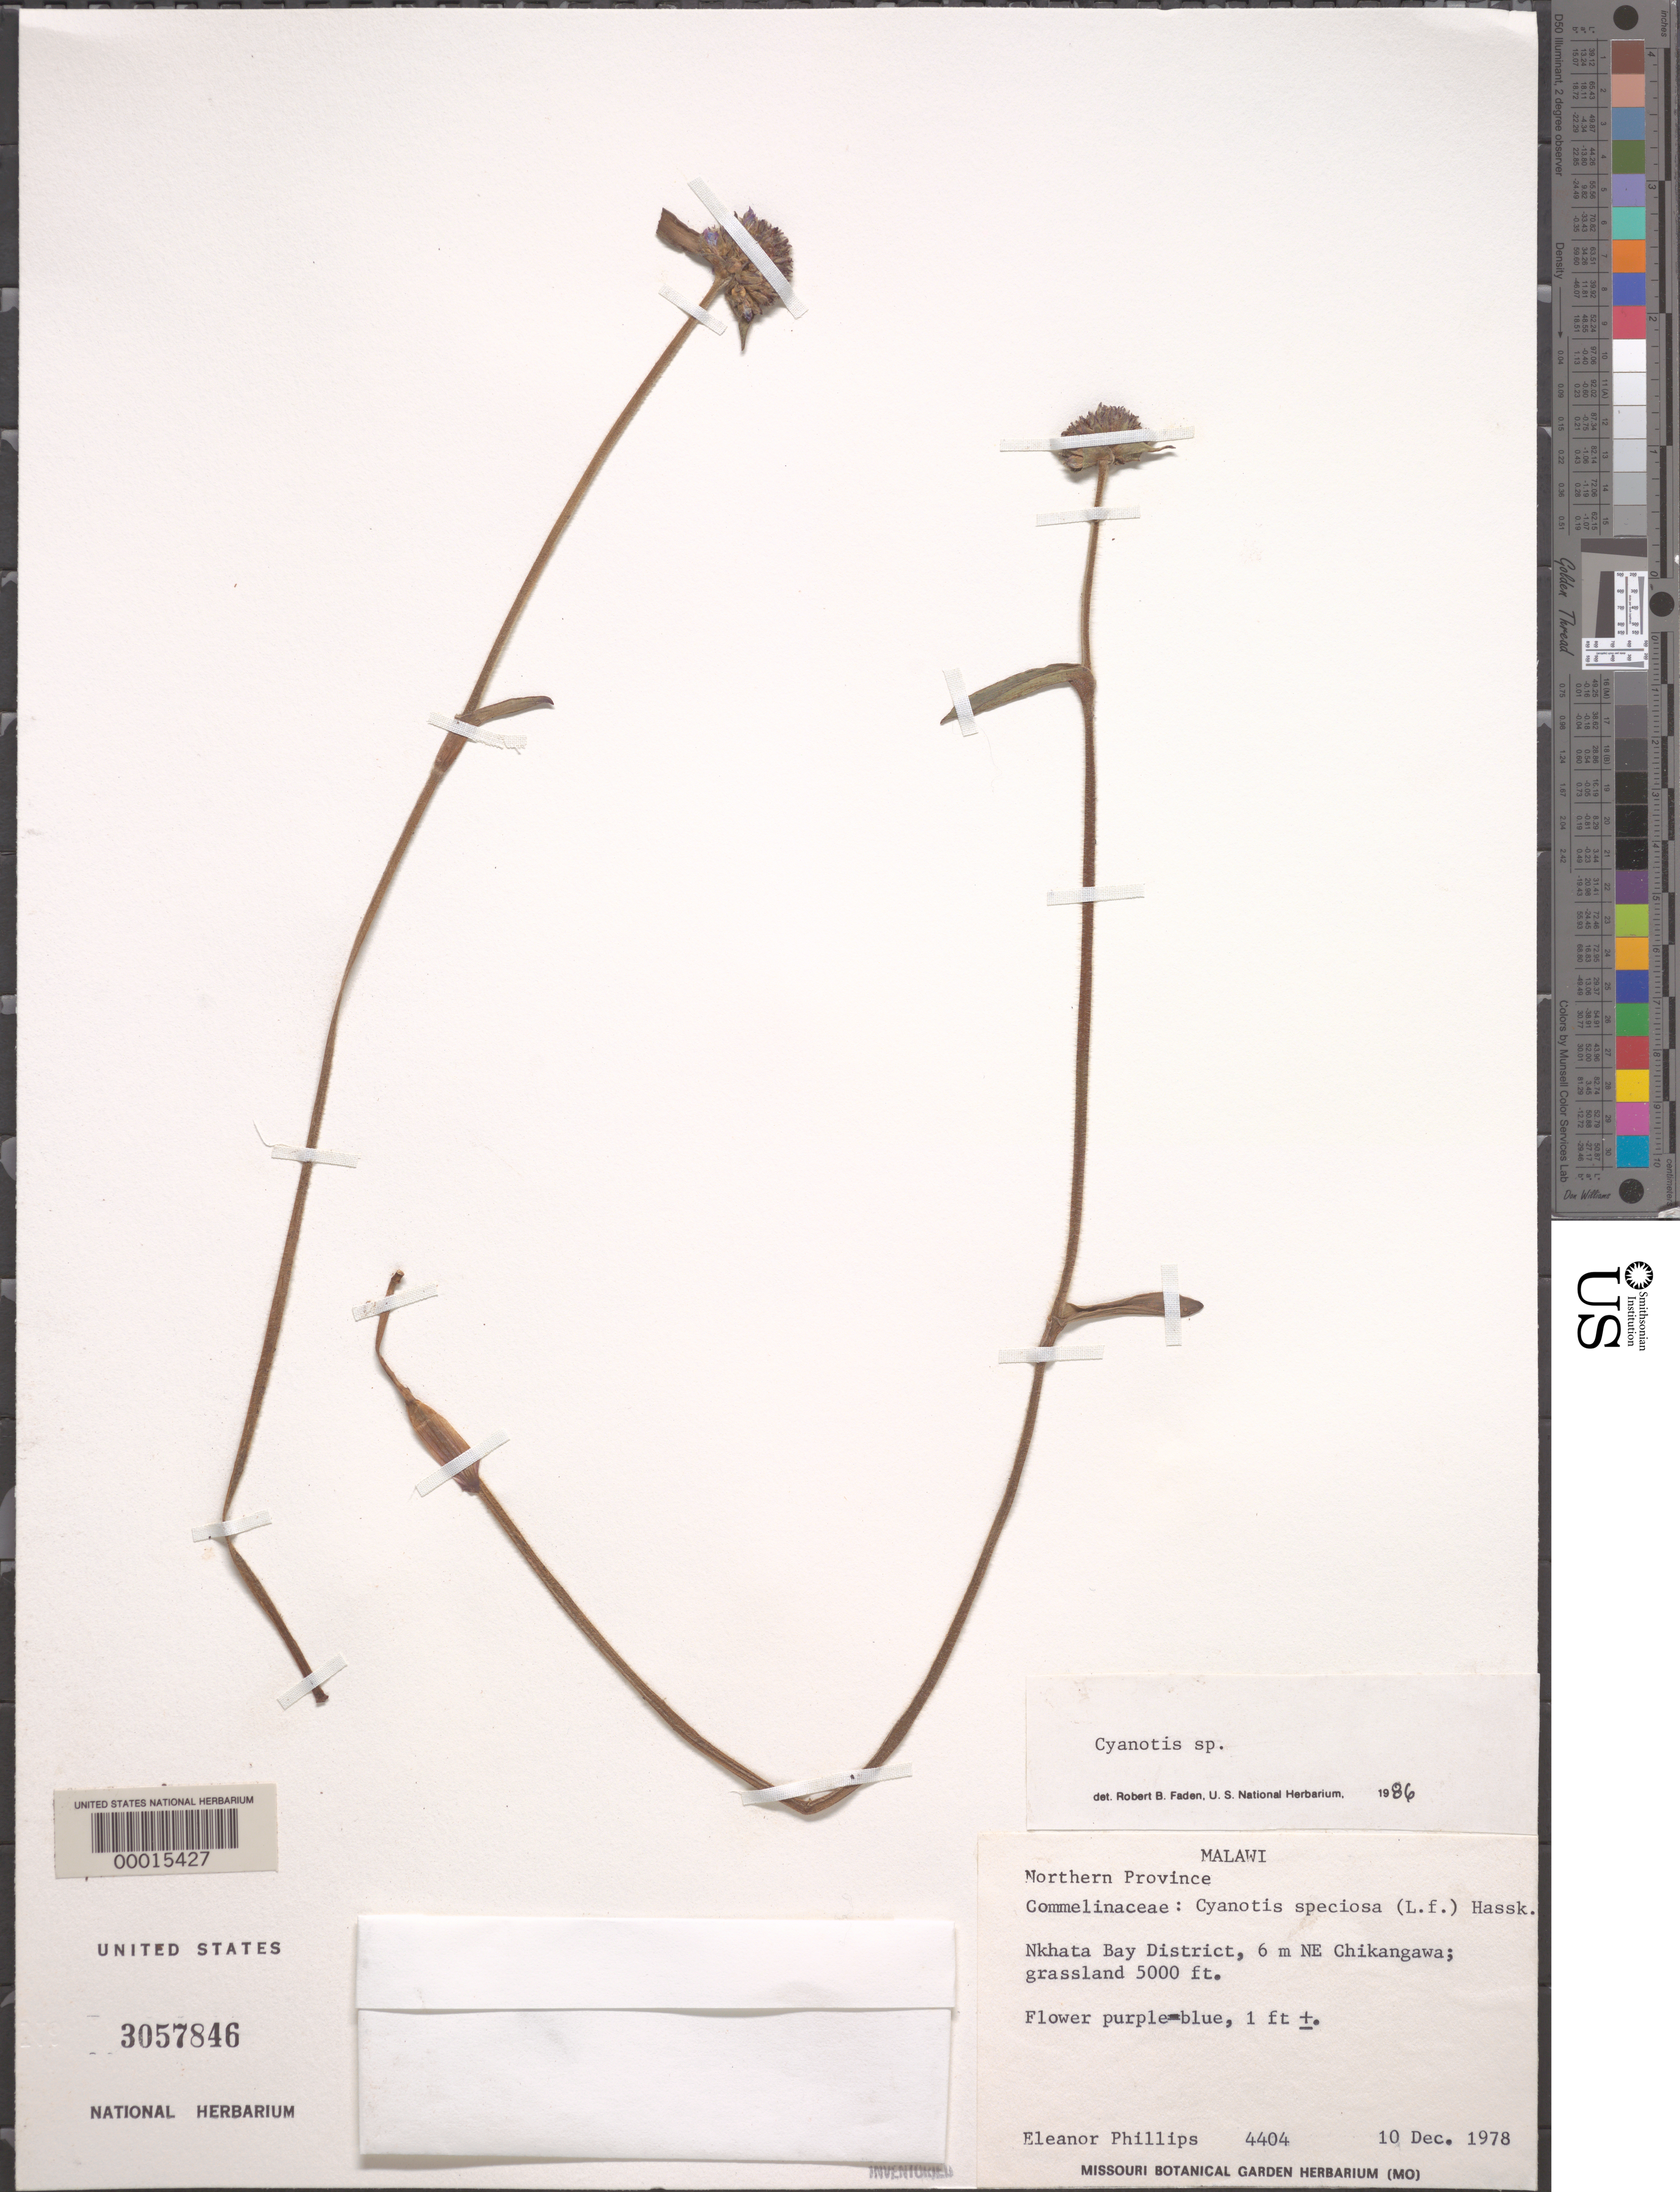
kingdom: Plantae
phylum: Tracheophyta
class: Liliopsida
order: Commelinales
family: Commelinaceae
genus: Cyanotis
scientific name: Cyanotis sp.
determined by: Faden, Robert B., (US), Smithsonian Institution - National Museum of Natural History (UNITED STATES)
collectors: E. Phillips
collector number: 4404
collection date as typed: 10 Dec 1978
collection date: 1978-12-10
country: Malawi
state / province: Northern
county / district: Nkhata Bay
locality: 6 m ne chikangawa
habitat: Grassland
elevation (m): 1525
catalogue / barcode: US 3057846